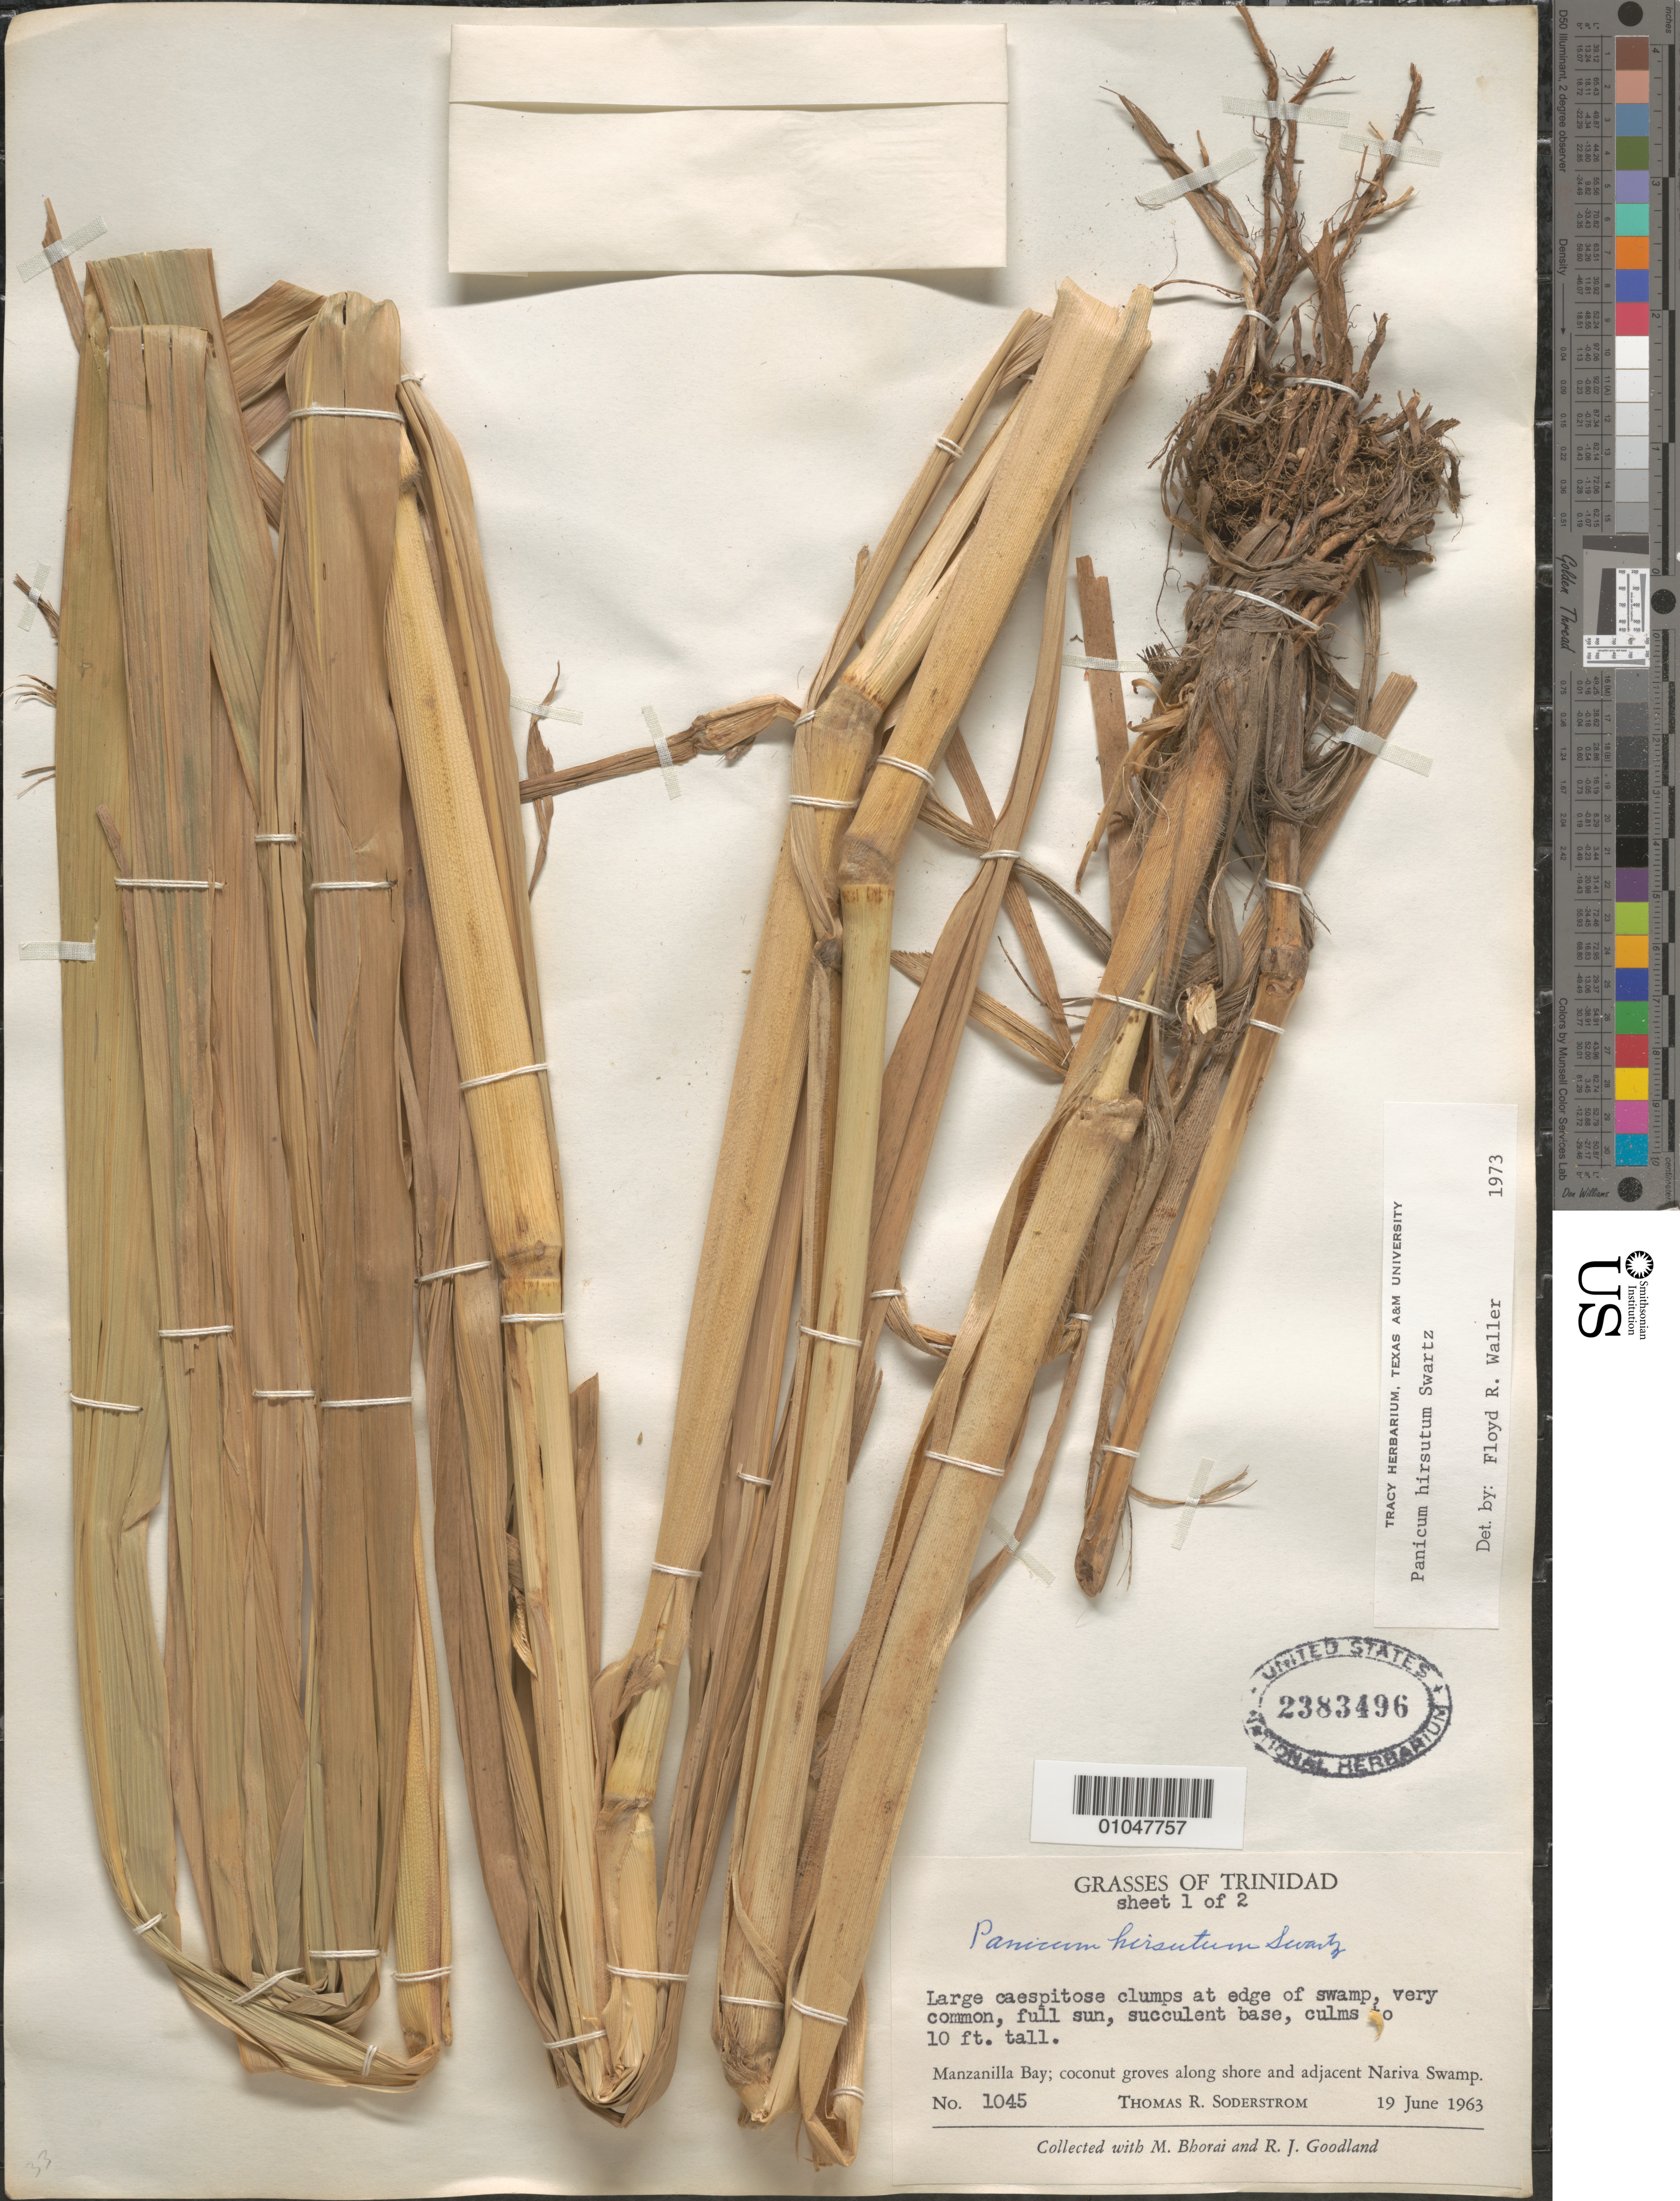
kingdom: Plantae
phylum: Tracheophyta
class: Liliopsida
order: Poales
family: Poaceae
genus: Panicum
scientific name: Panicum hirsutum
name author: Sw.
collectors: T. R. Soderstrom, M. Bhorai & R. Goodland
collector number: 1045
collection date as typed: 19 Jun 1963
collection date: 1963-06-19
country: Trinidad and Tobago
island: Trinidad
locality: Manzanilla Bay, coconut groes along shore and adj. Nariva Swamp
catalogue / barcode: US 2383496